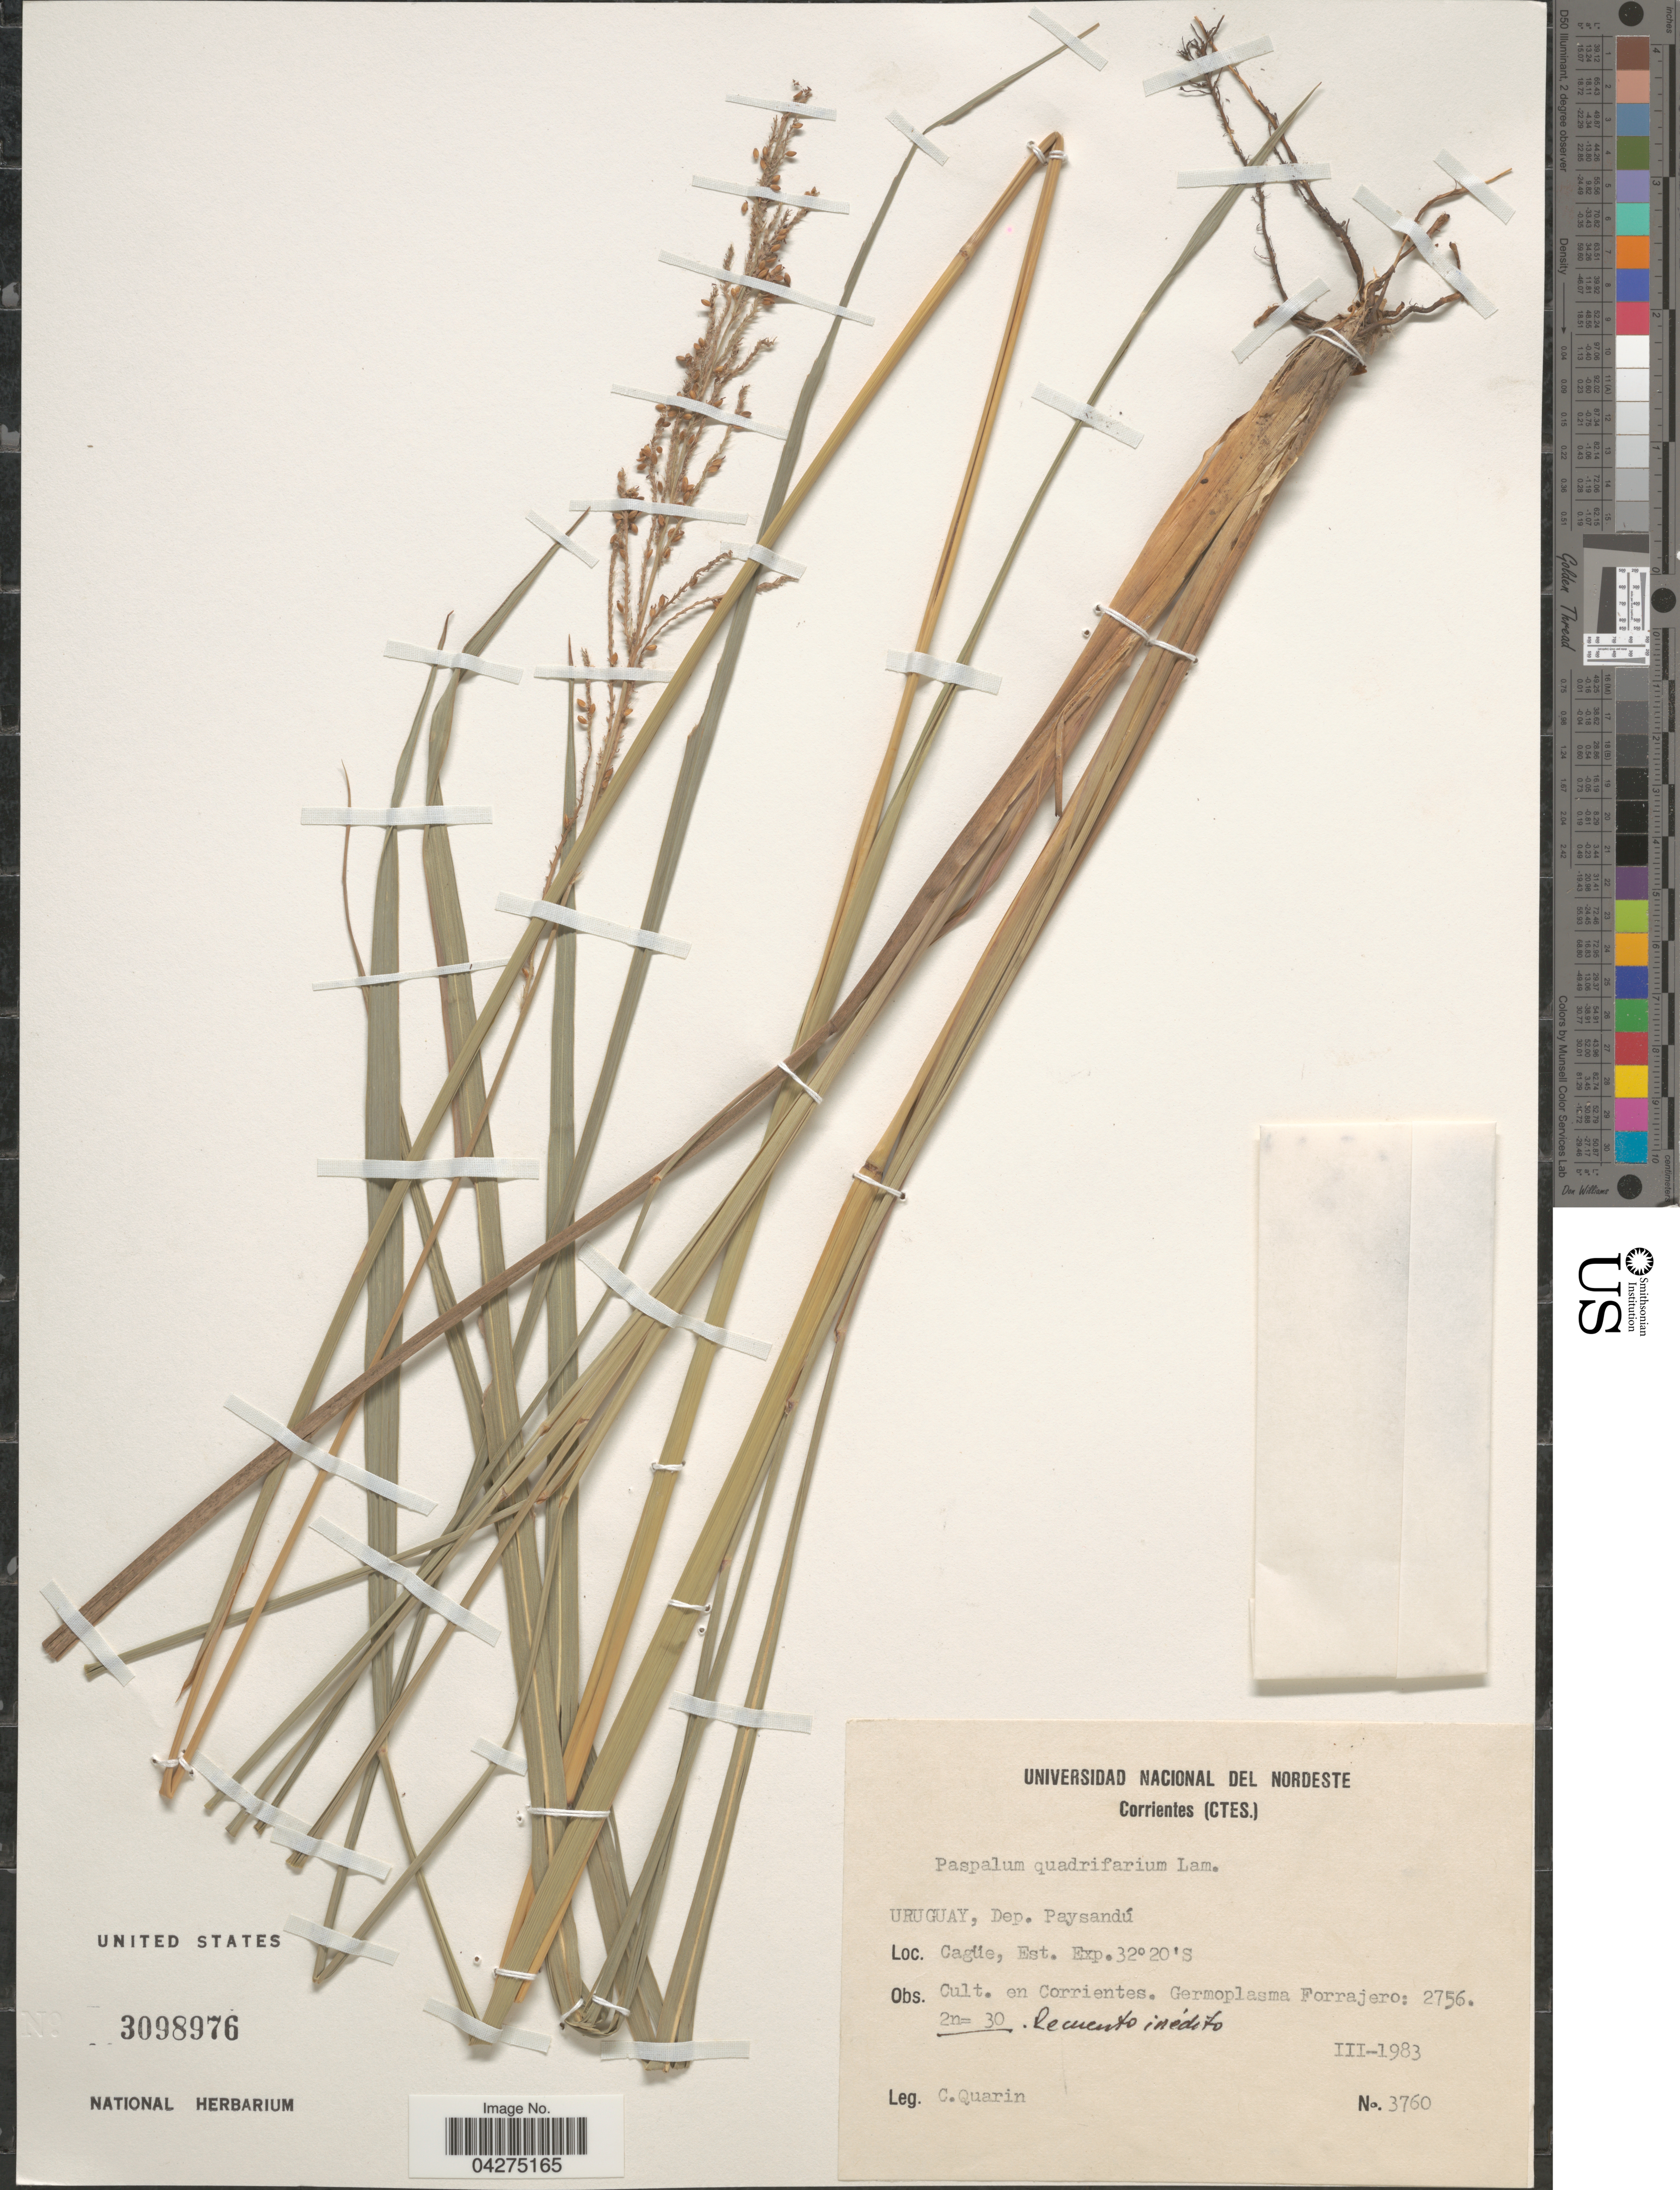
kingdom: Plantae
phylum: Tracheophyta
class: Liliopsida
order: Poales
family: Poaceae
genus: Paspalum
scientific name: Paspalum quadrifarium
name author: Lam.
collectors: C. Quarin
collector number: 3760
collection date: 1983-03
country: Argentina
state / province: Corrientes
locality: En Corrientes.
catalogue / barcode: US 3098976